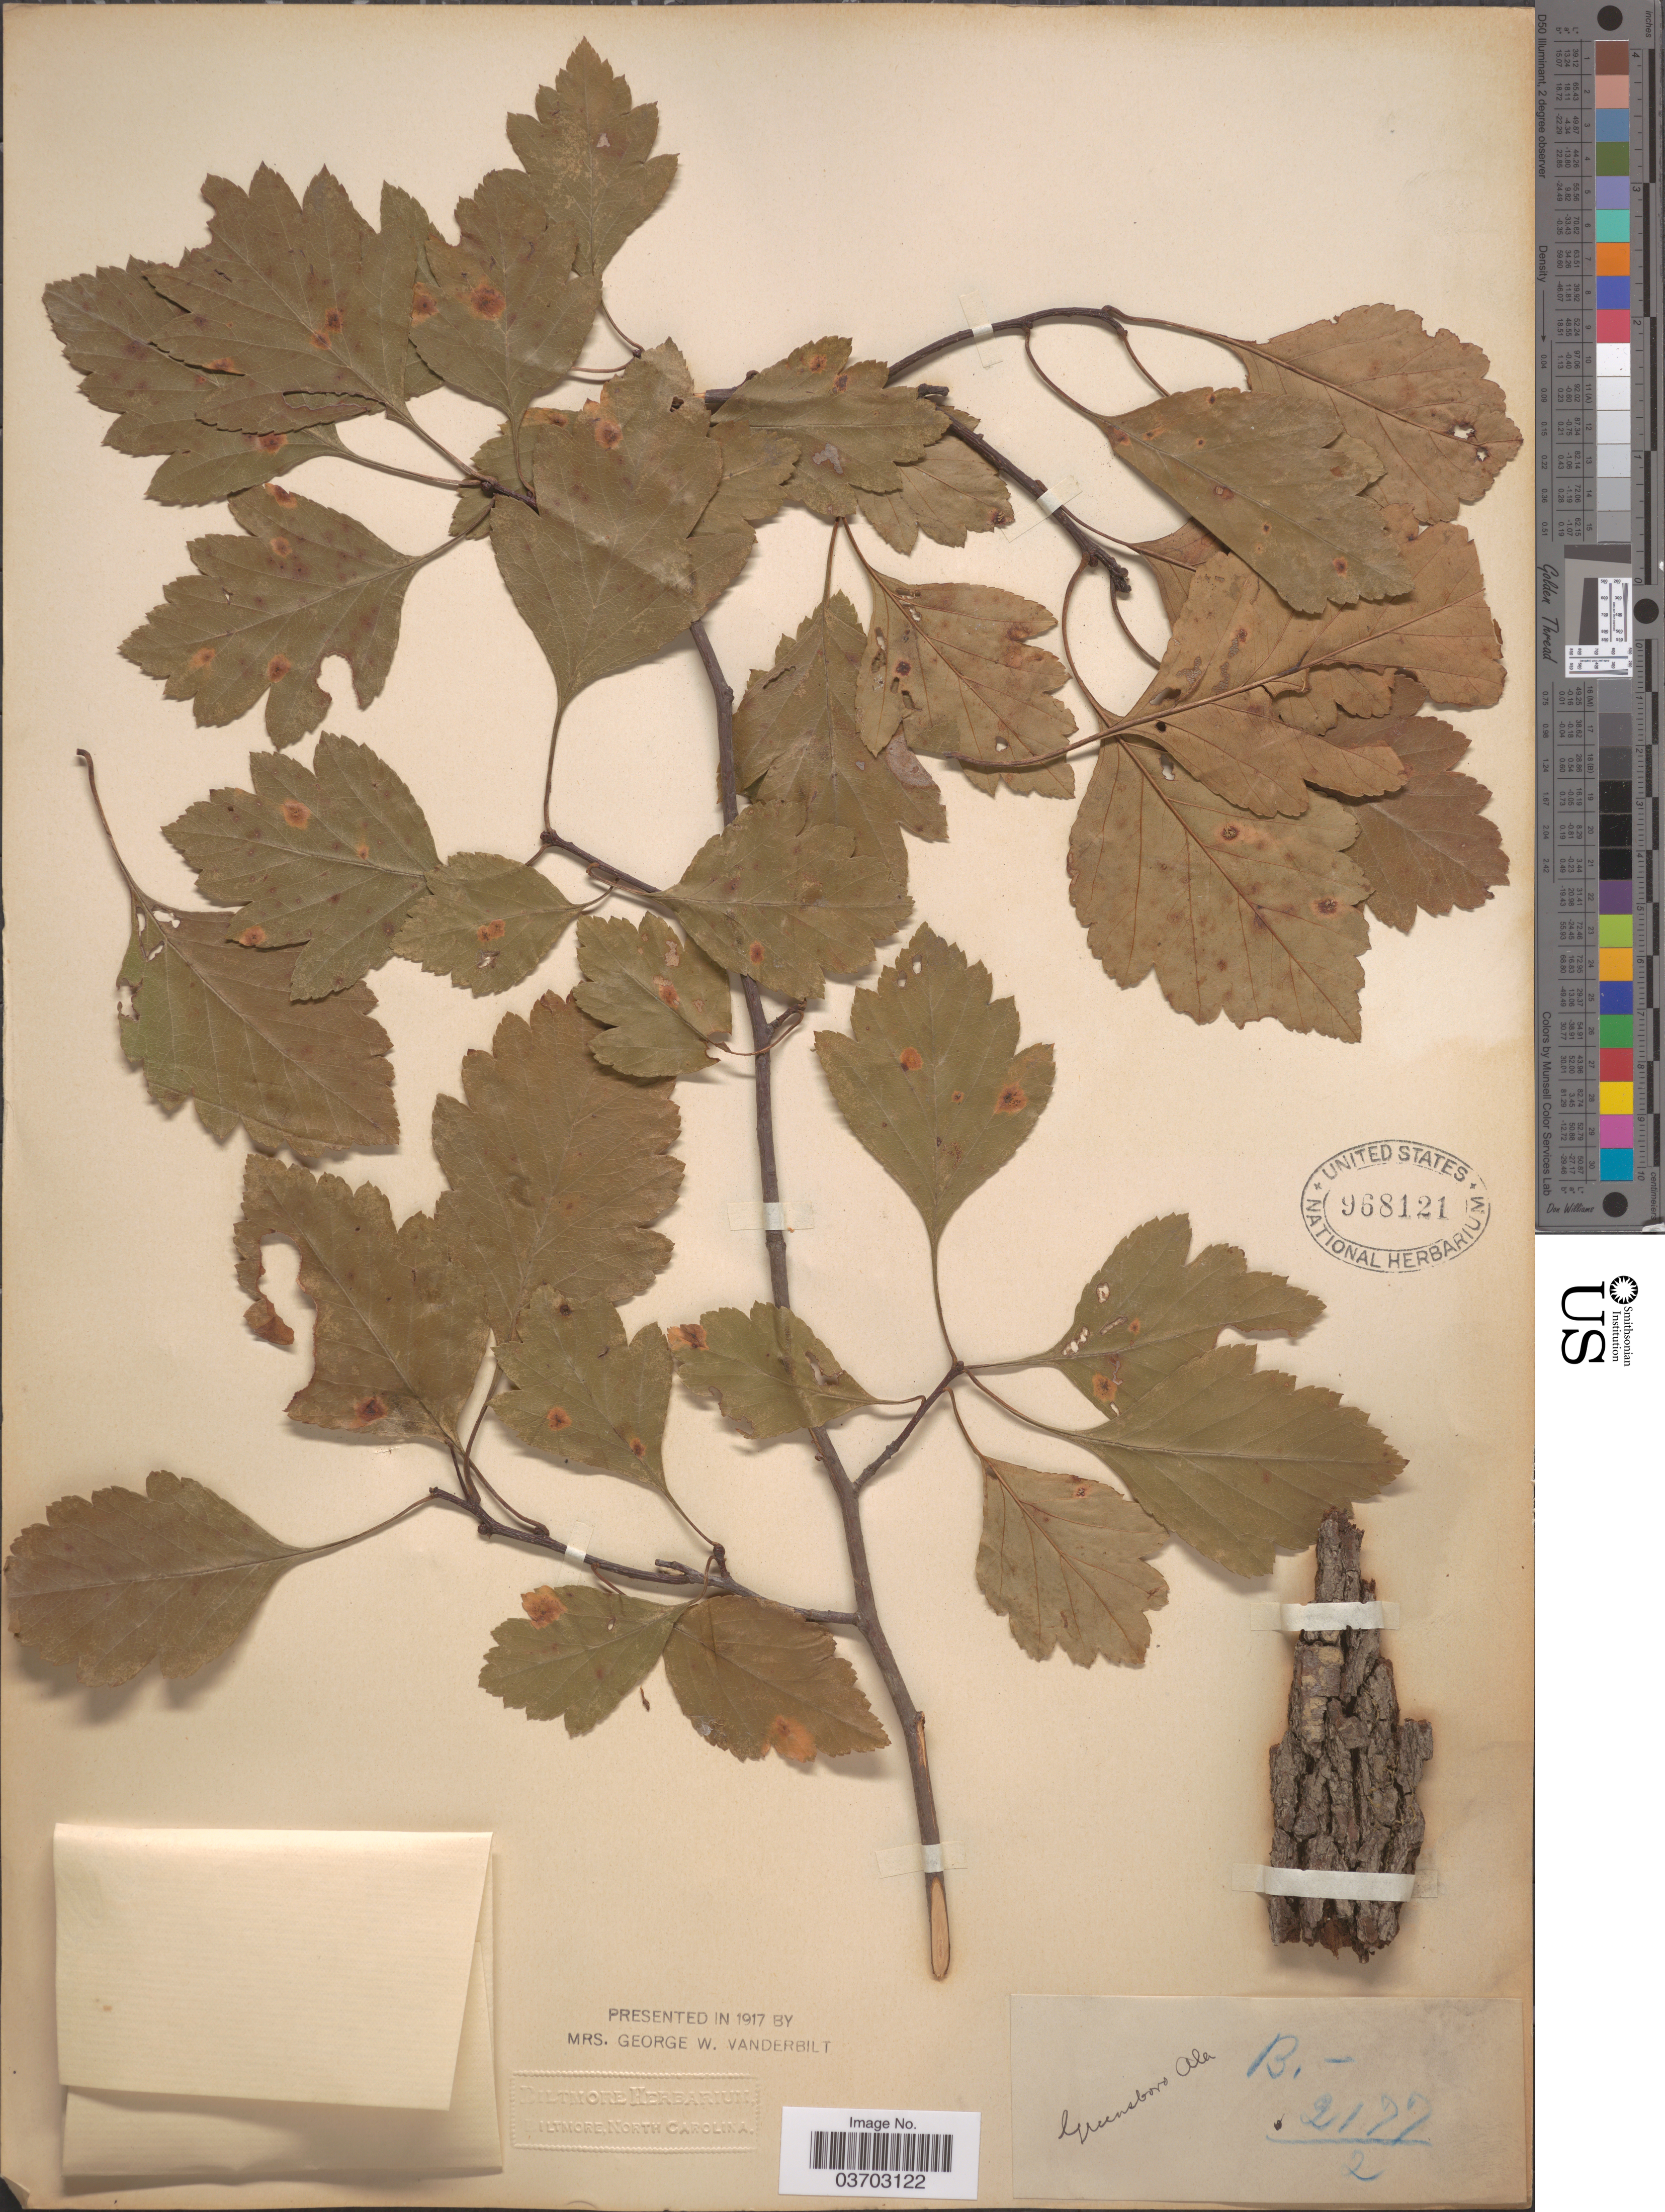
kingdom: Plantae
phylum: Tracheophyta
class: Magnoliopsida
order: Rosales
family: Rosaceae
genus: Crataegus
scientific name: Crataegus sp.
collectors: ex herb. Biltmore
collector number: B2177/2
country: United States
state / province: Alabama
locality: Greensboro.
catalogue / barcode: US 968121